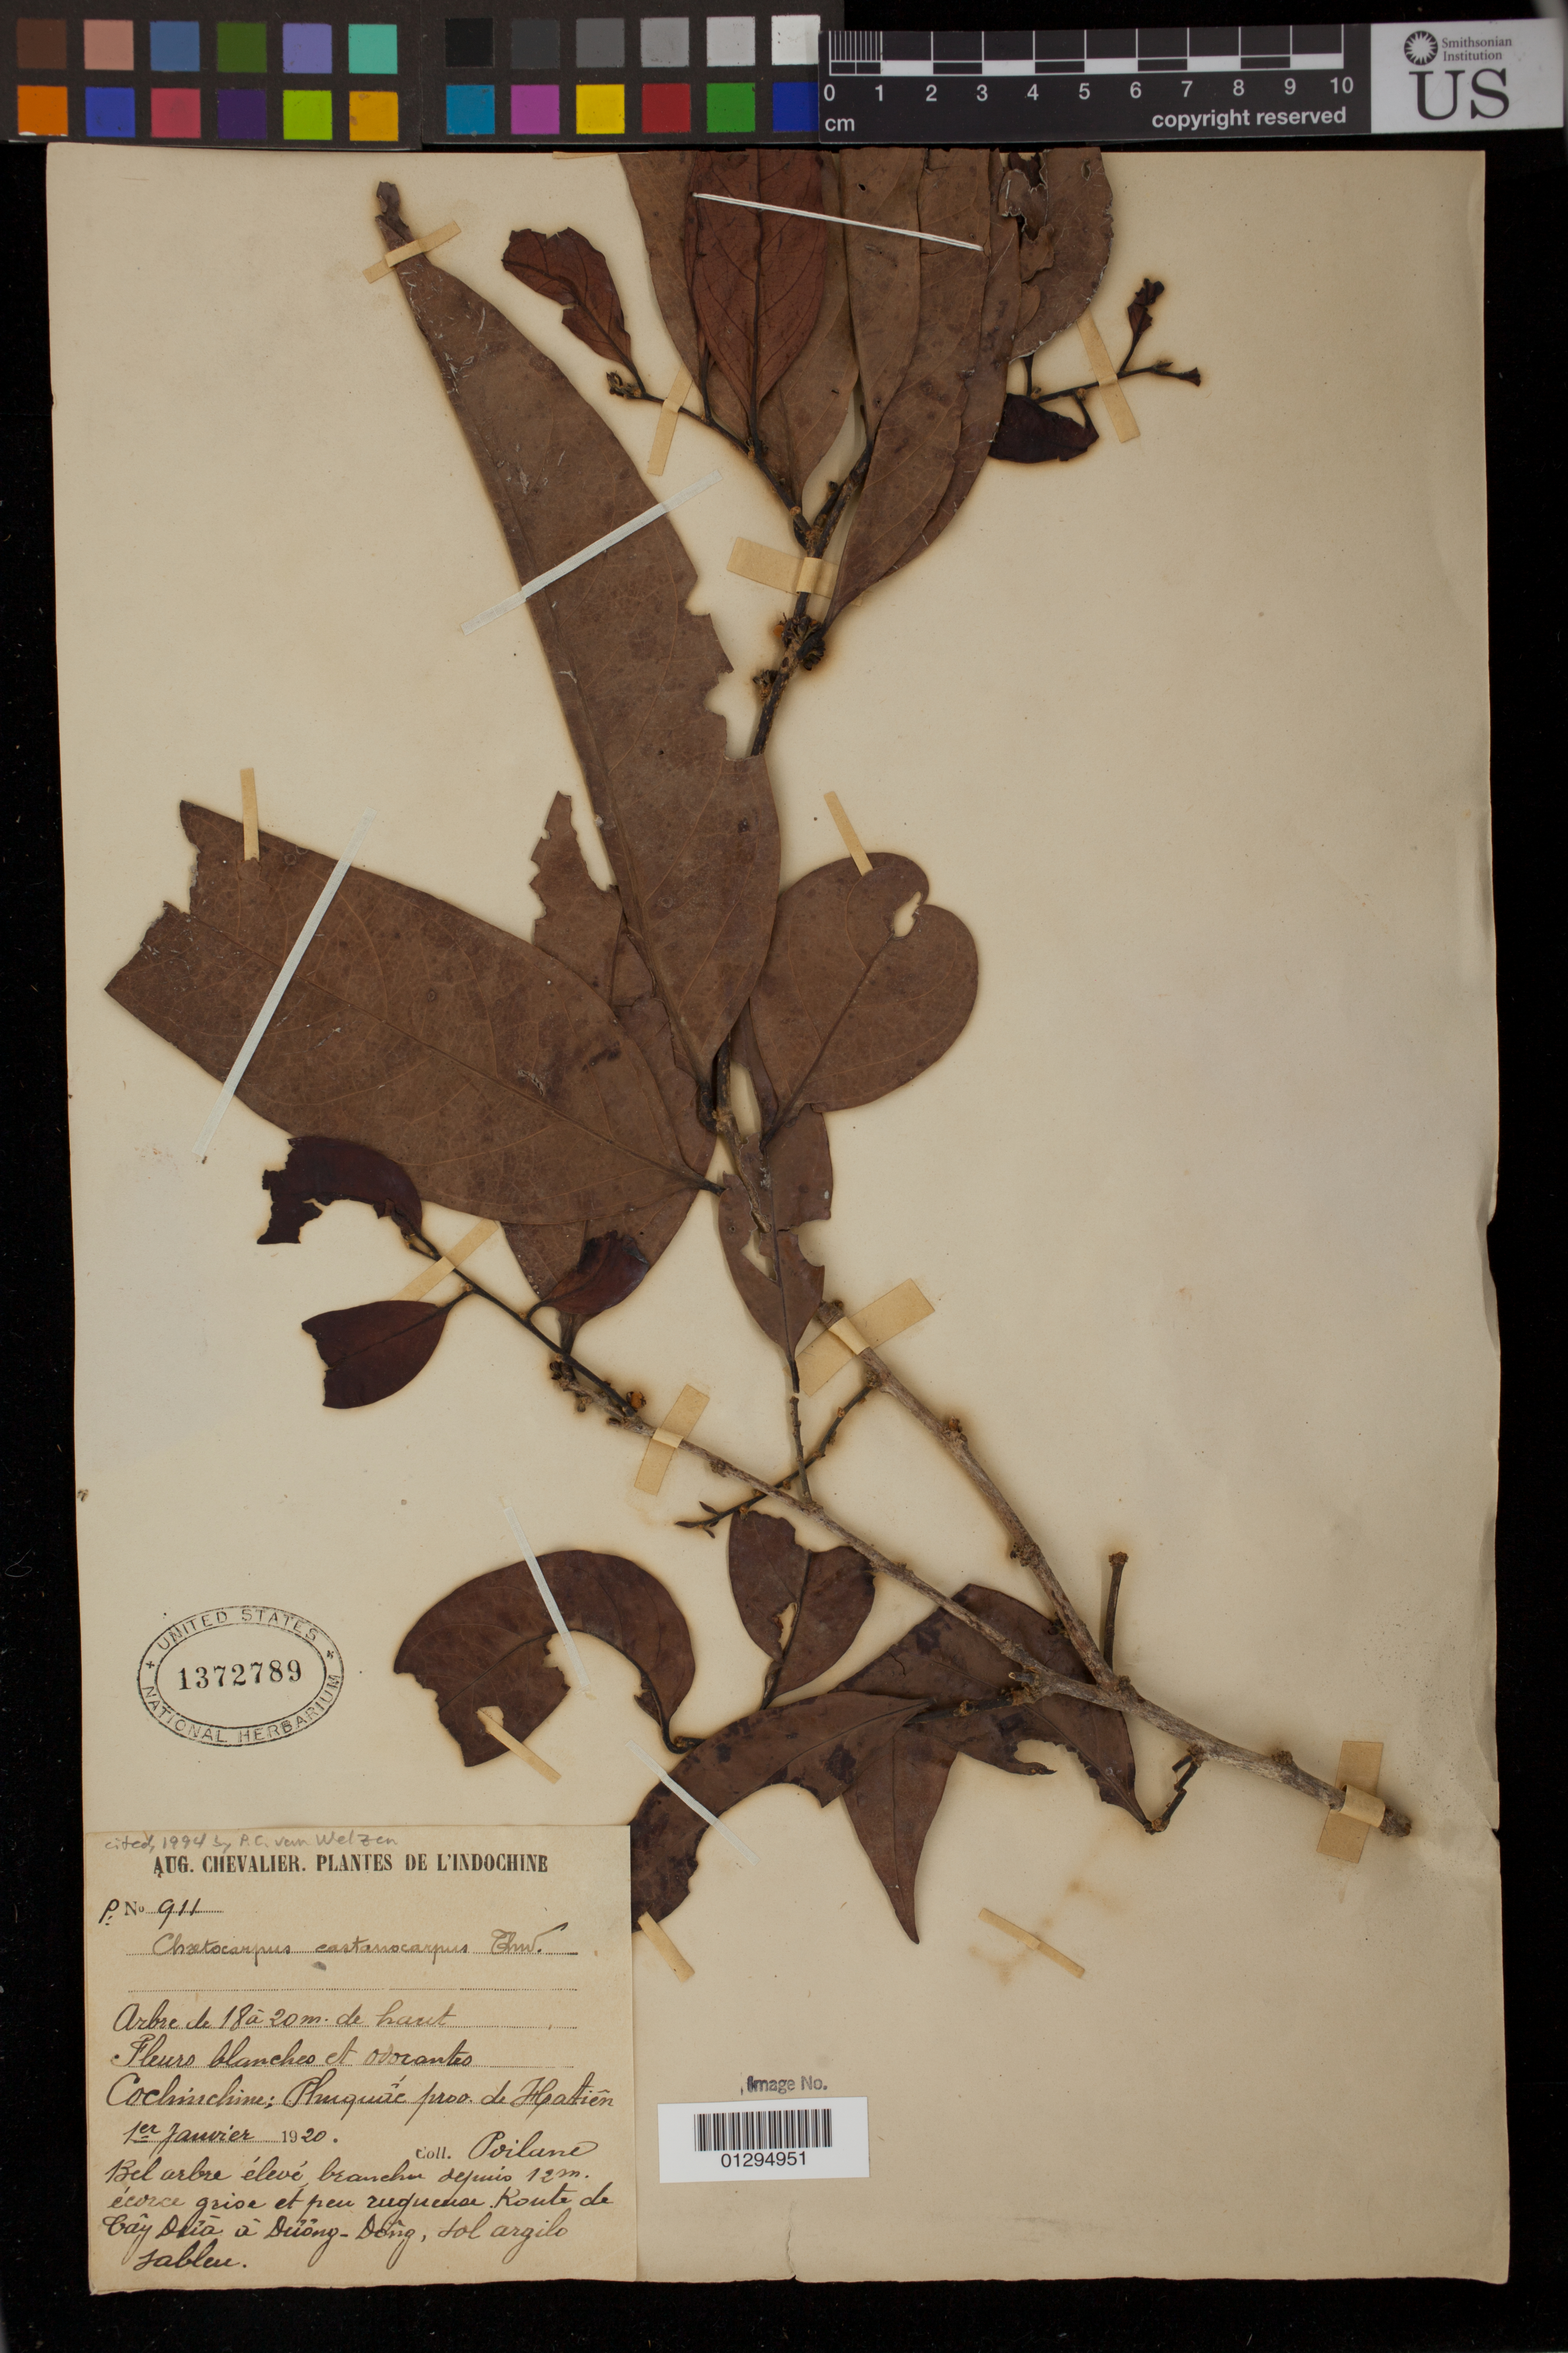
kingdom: Plantae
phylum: Tracheophyta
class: Magnoliopsida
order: Malpighiales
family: Peraceae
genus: Chaetocarpus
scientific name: Chaetocarpus castanocarpus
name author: (Roxb.) Thwaites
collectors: -. Poilane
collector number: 911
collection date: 1920-01-01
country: Vietnam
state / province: Kien Giang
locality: Cochinchine; Phuquoc prov. de Hatien. Route de Cay Dua a Duong-Dong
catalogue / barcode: US 1372789